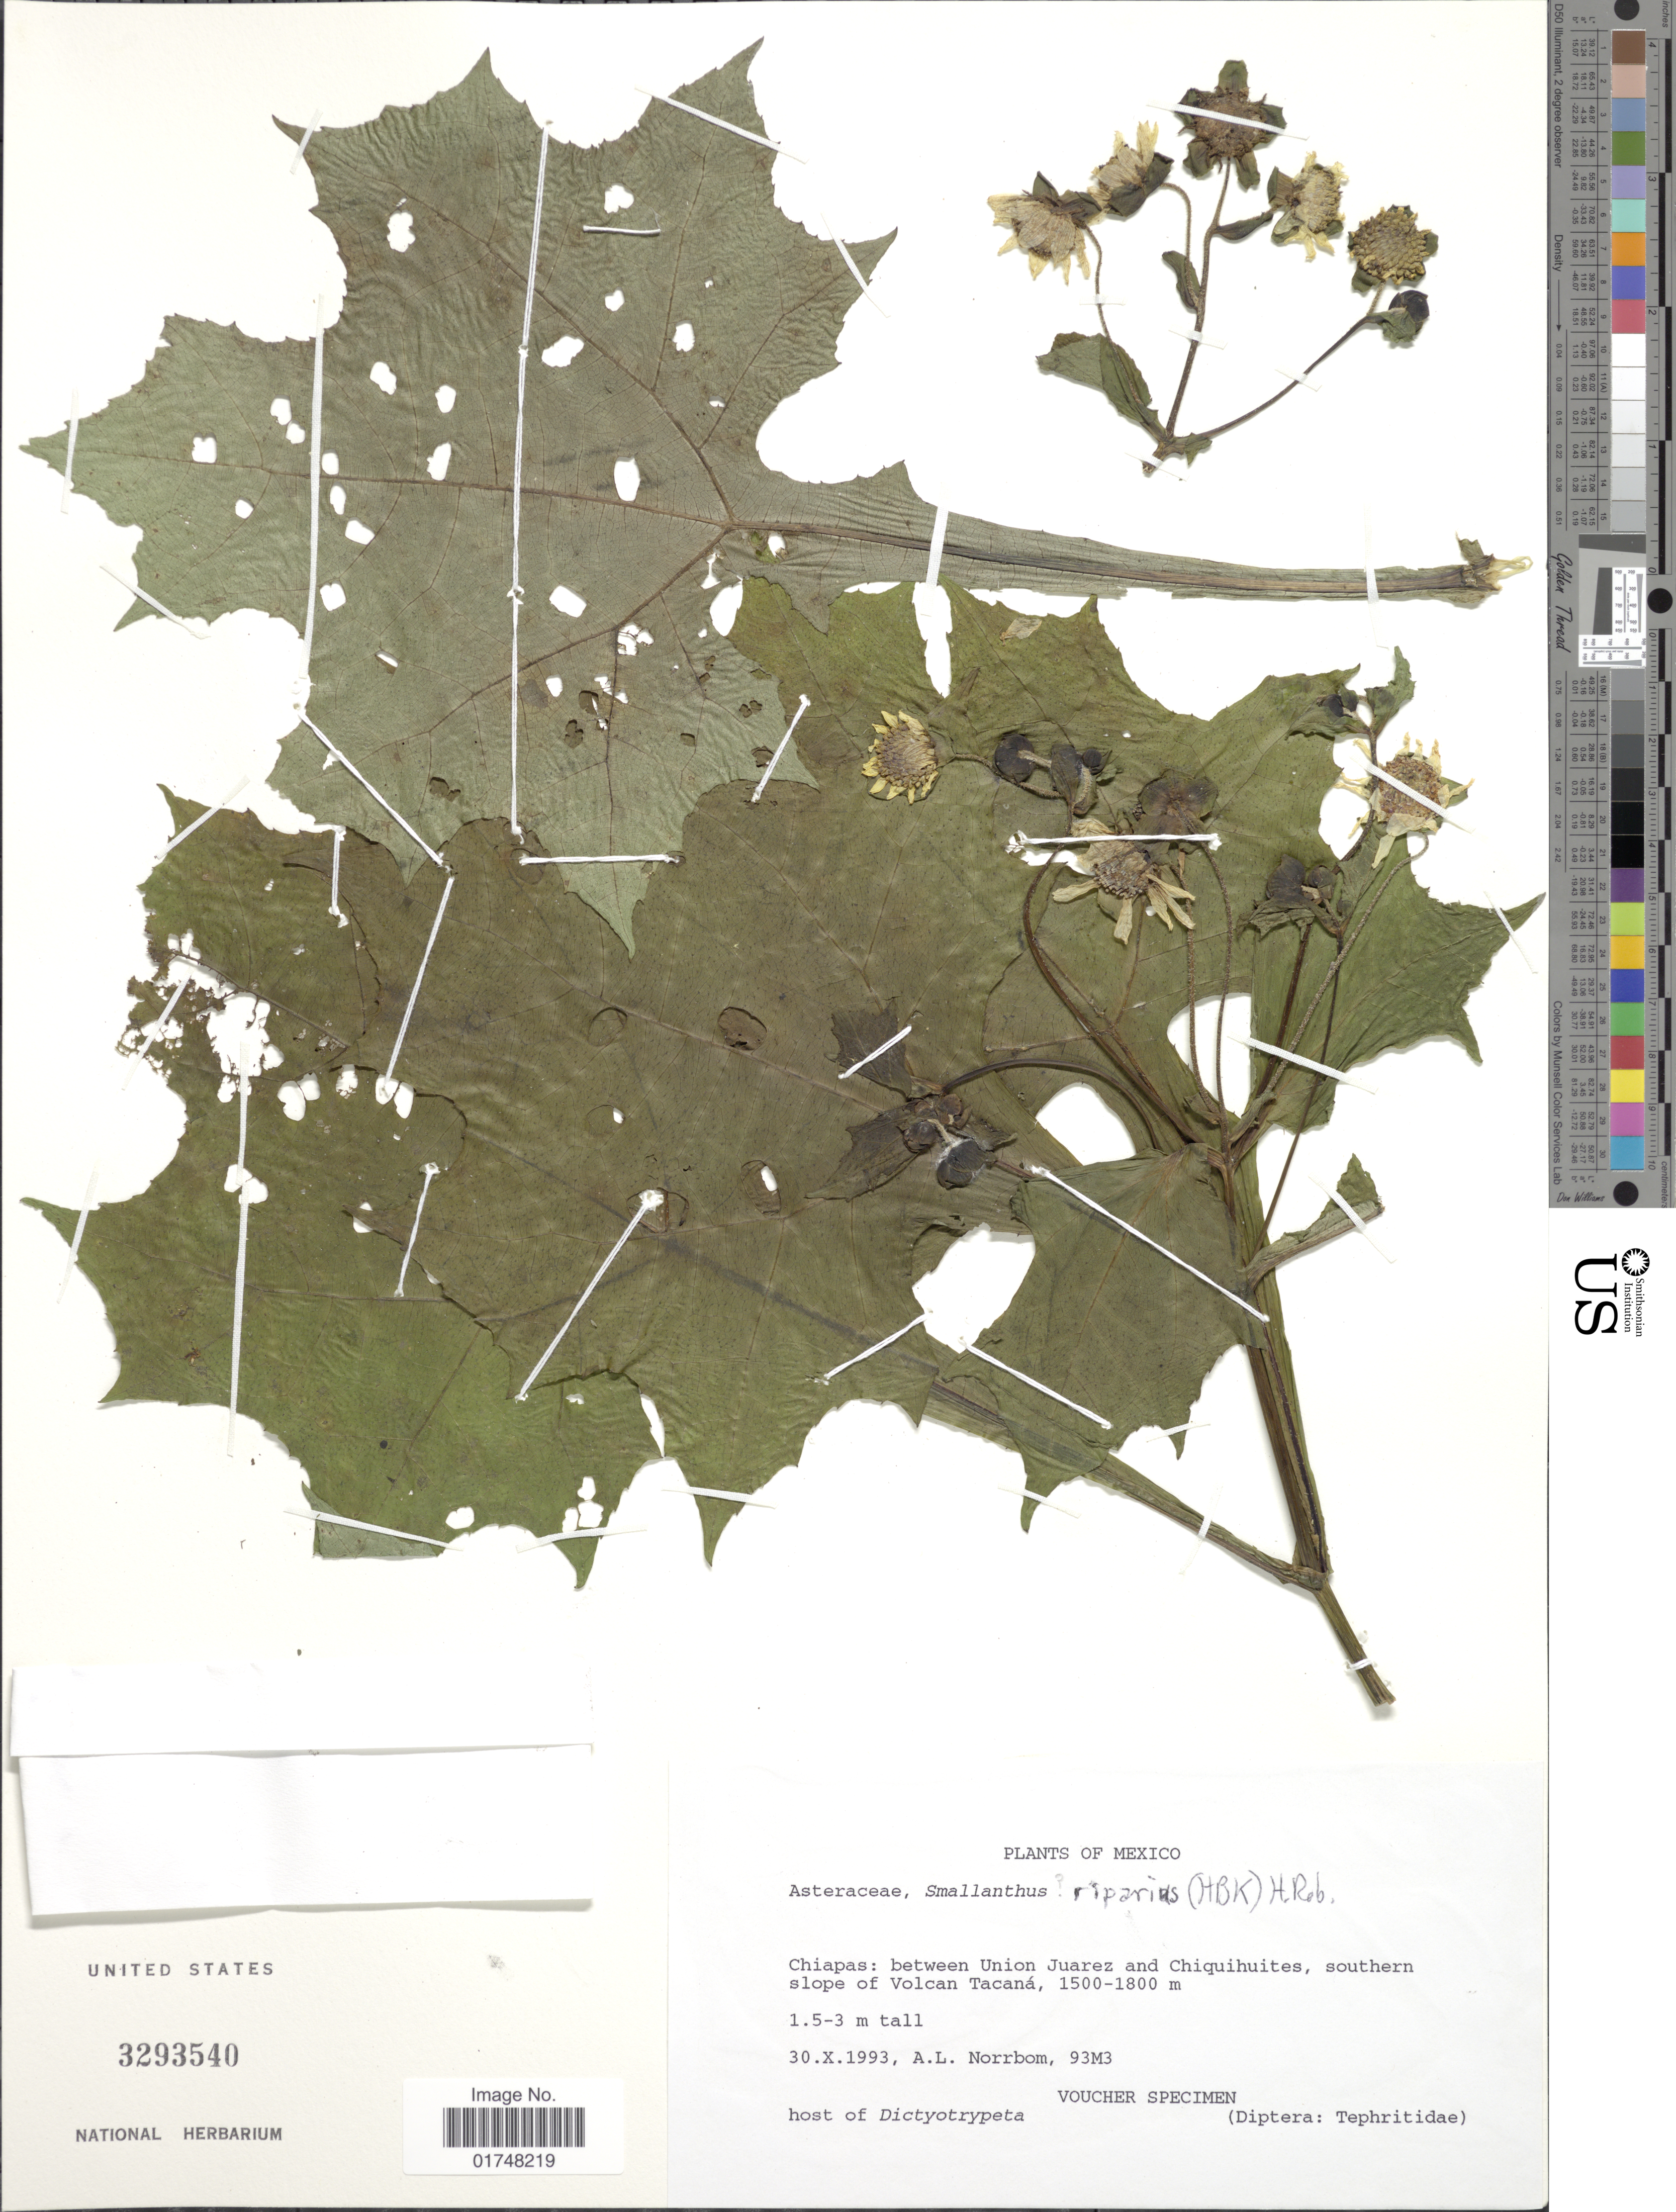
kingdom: Plantae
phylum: Tracheophyta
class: Magnoliopsida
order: Asterales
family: Asteraceae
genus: Smallanthus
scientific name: Smallanthus riparius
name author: (Kunth) H. Rob.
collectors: A. L. Norrbom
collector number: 93M3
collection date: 1993-10-30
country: Mexico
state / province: Chiapas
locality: Between Union Juarez and Chiquihuites, southern slope of Voclan Tacana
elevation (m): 1500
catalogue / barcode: US 3293540